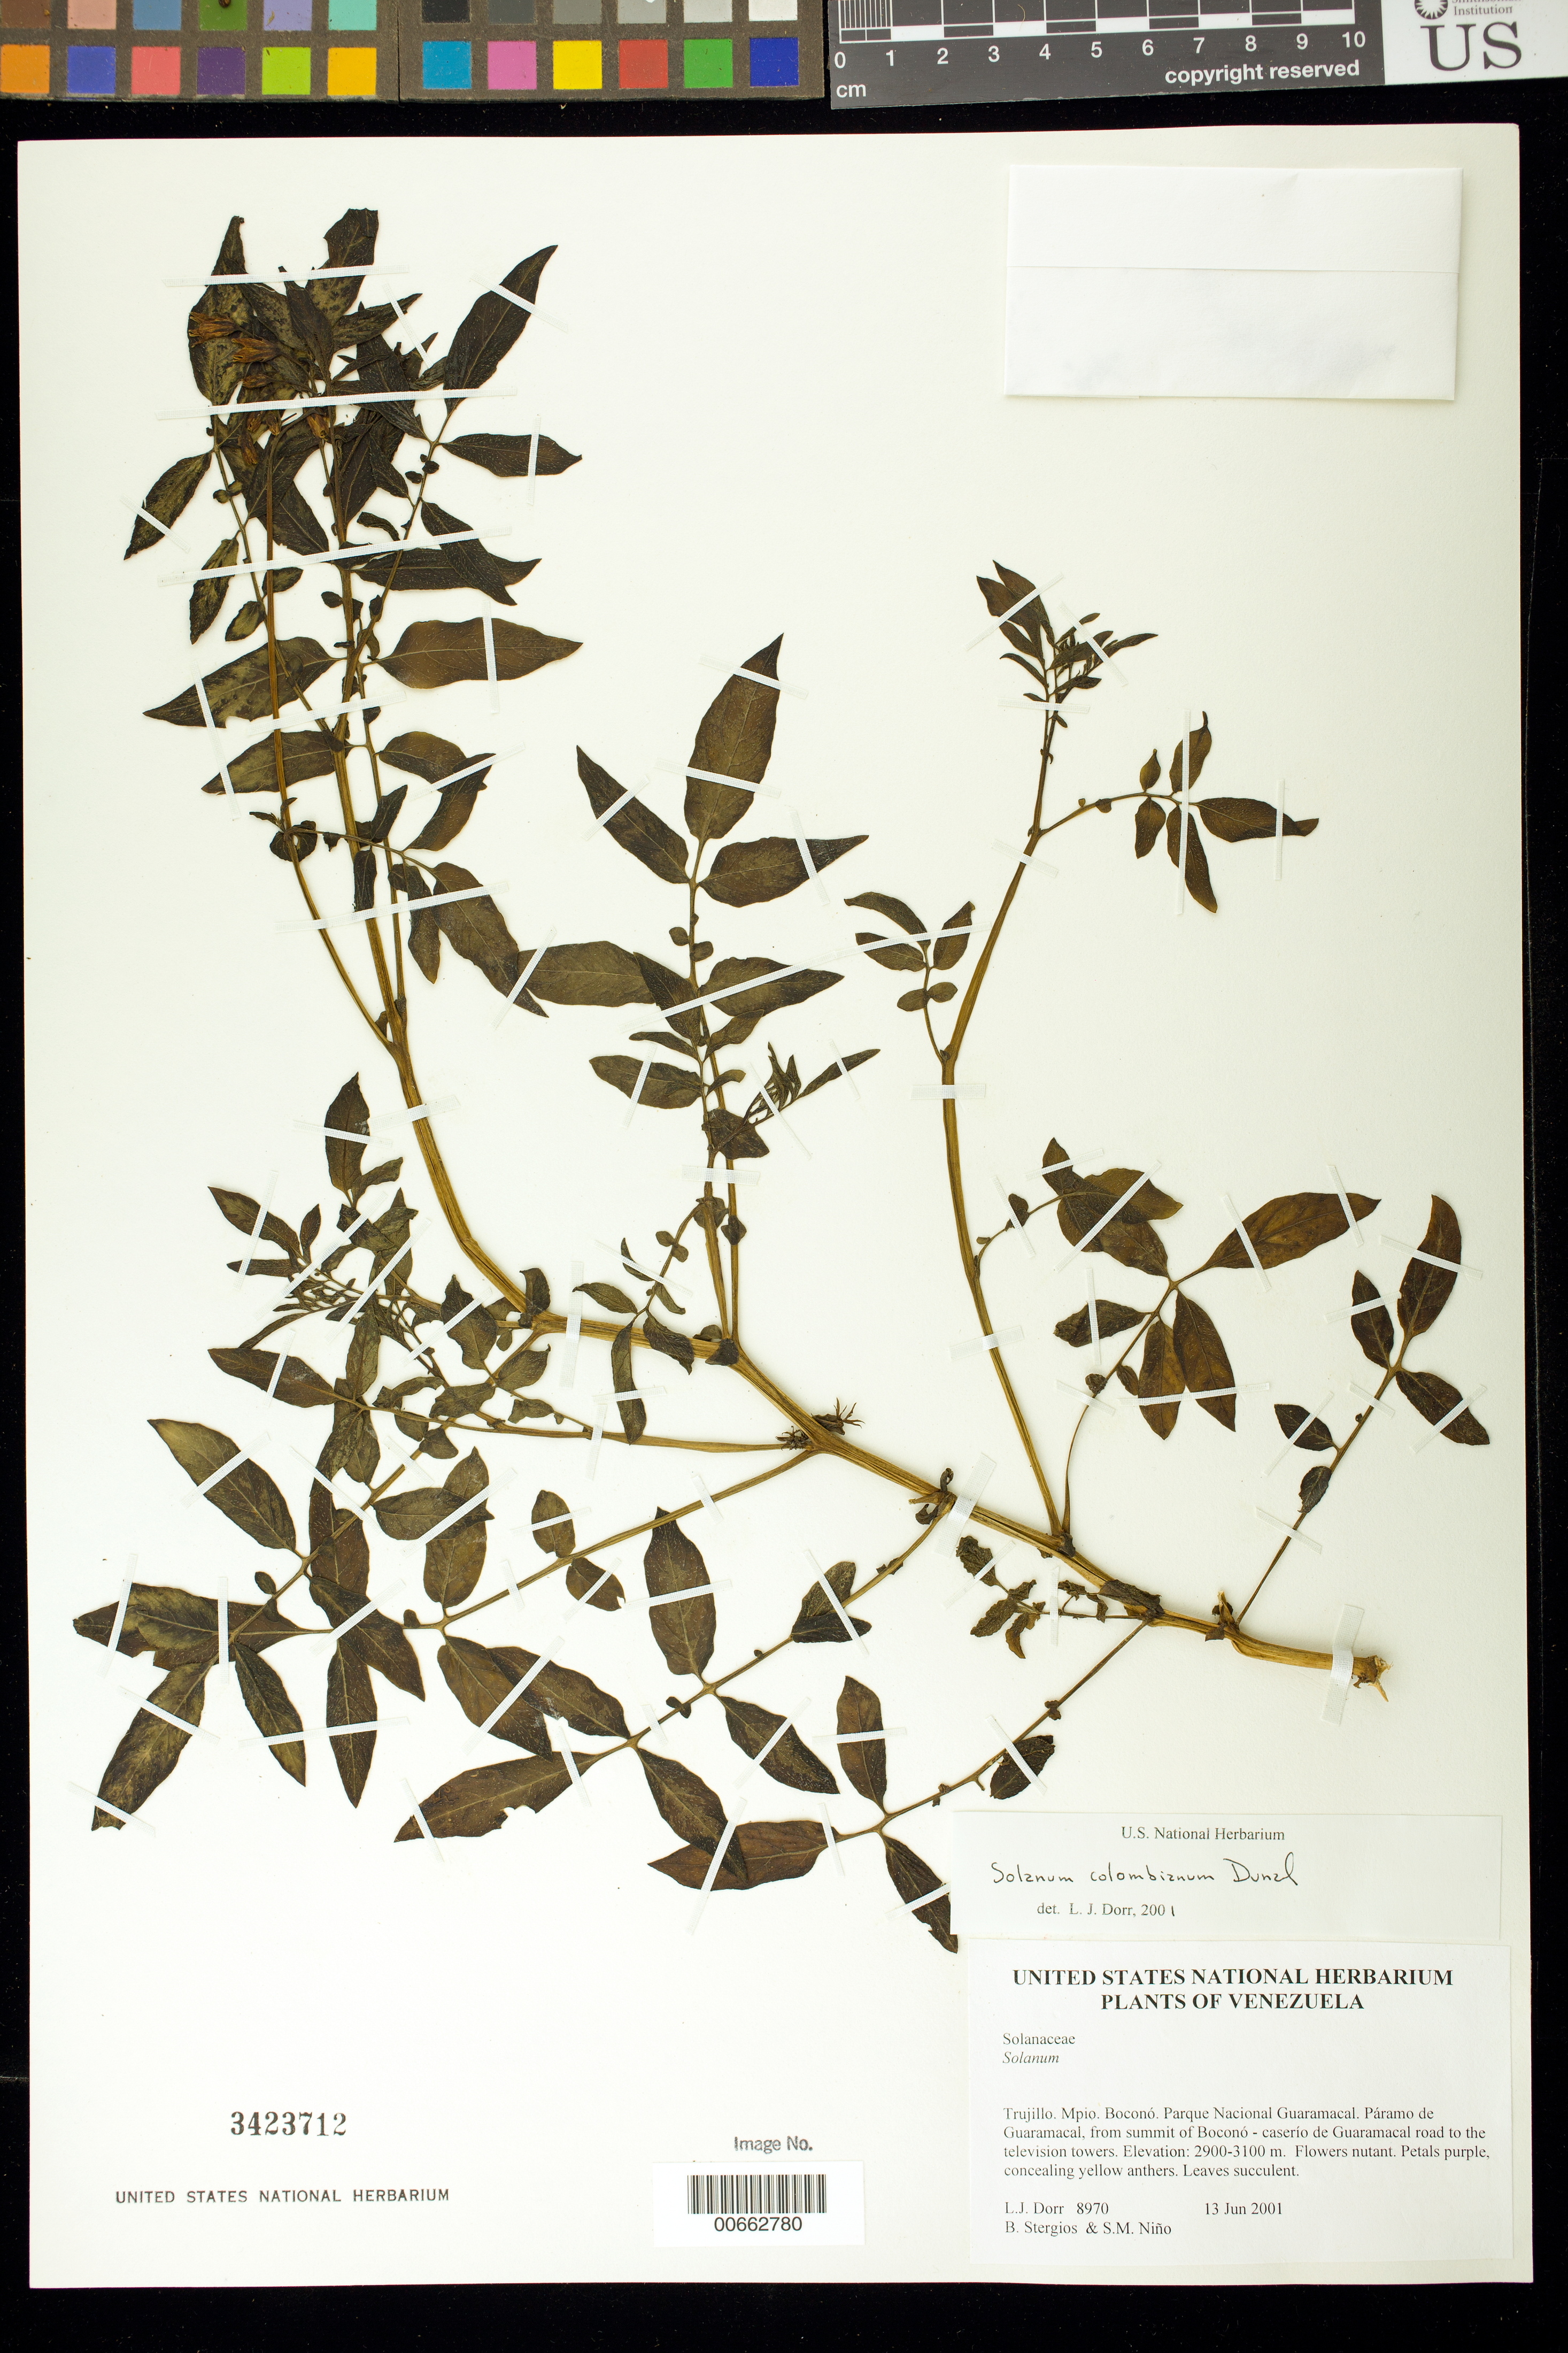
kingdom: Plantae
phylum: Tracheophyta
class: Magnoliopsida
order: Solanales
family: Solanaceae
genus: Solanum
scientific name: Solanum colombianum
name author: Dunal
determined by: Dorr, L. J., (BOT), Smithsonian Institution - National Museum of Natural History (UNITED STATES)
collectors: L. J. Dorr, B. G. Stergios & S. M. Niño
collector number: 8970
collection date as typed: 13 Jun 2001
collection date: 2001-06-13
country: Venezuela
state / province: Trujillo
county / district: Boconó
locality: Parque Nacional Guaramacal. Páramo de Guaramacal, from summit of Boconó-caserío de Guaramacal road to the television towers.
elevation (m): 2900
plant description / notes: PORT, US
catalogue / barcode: US 3423712